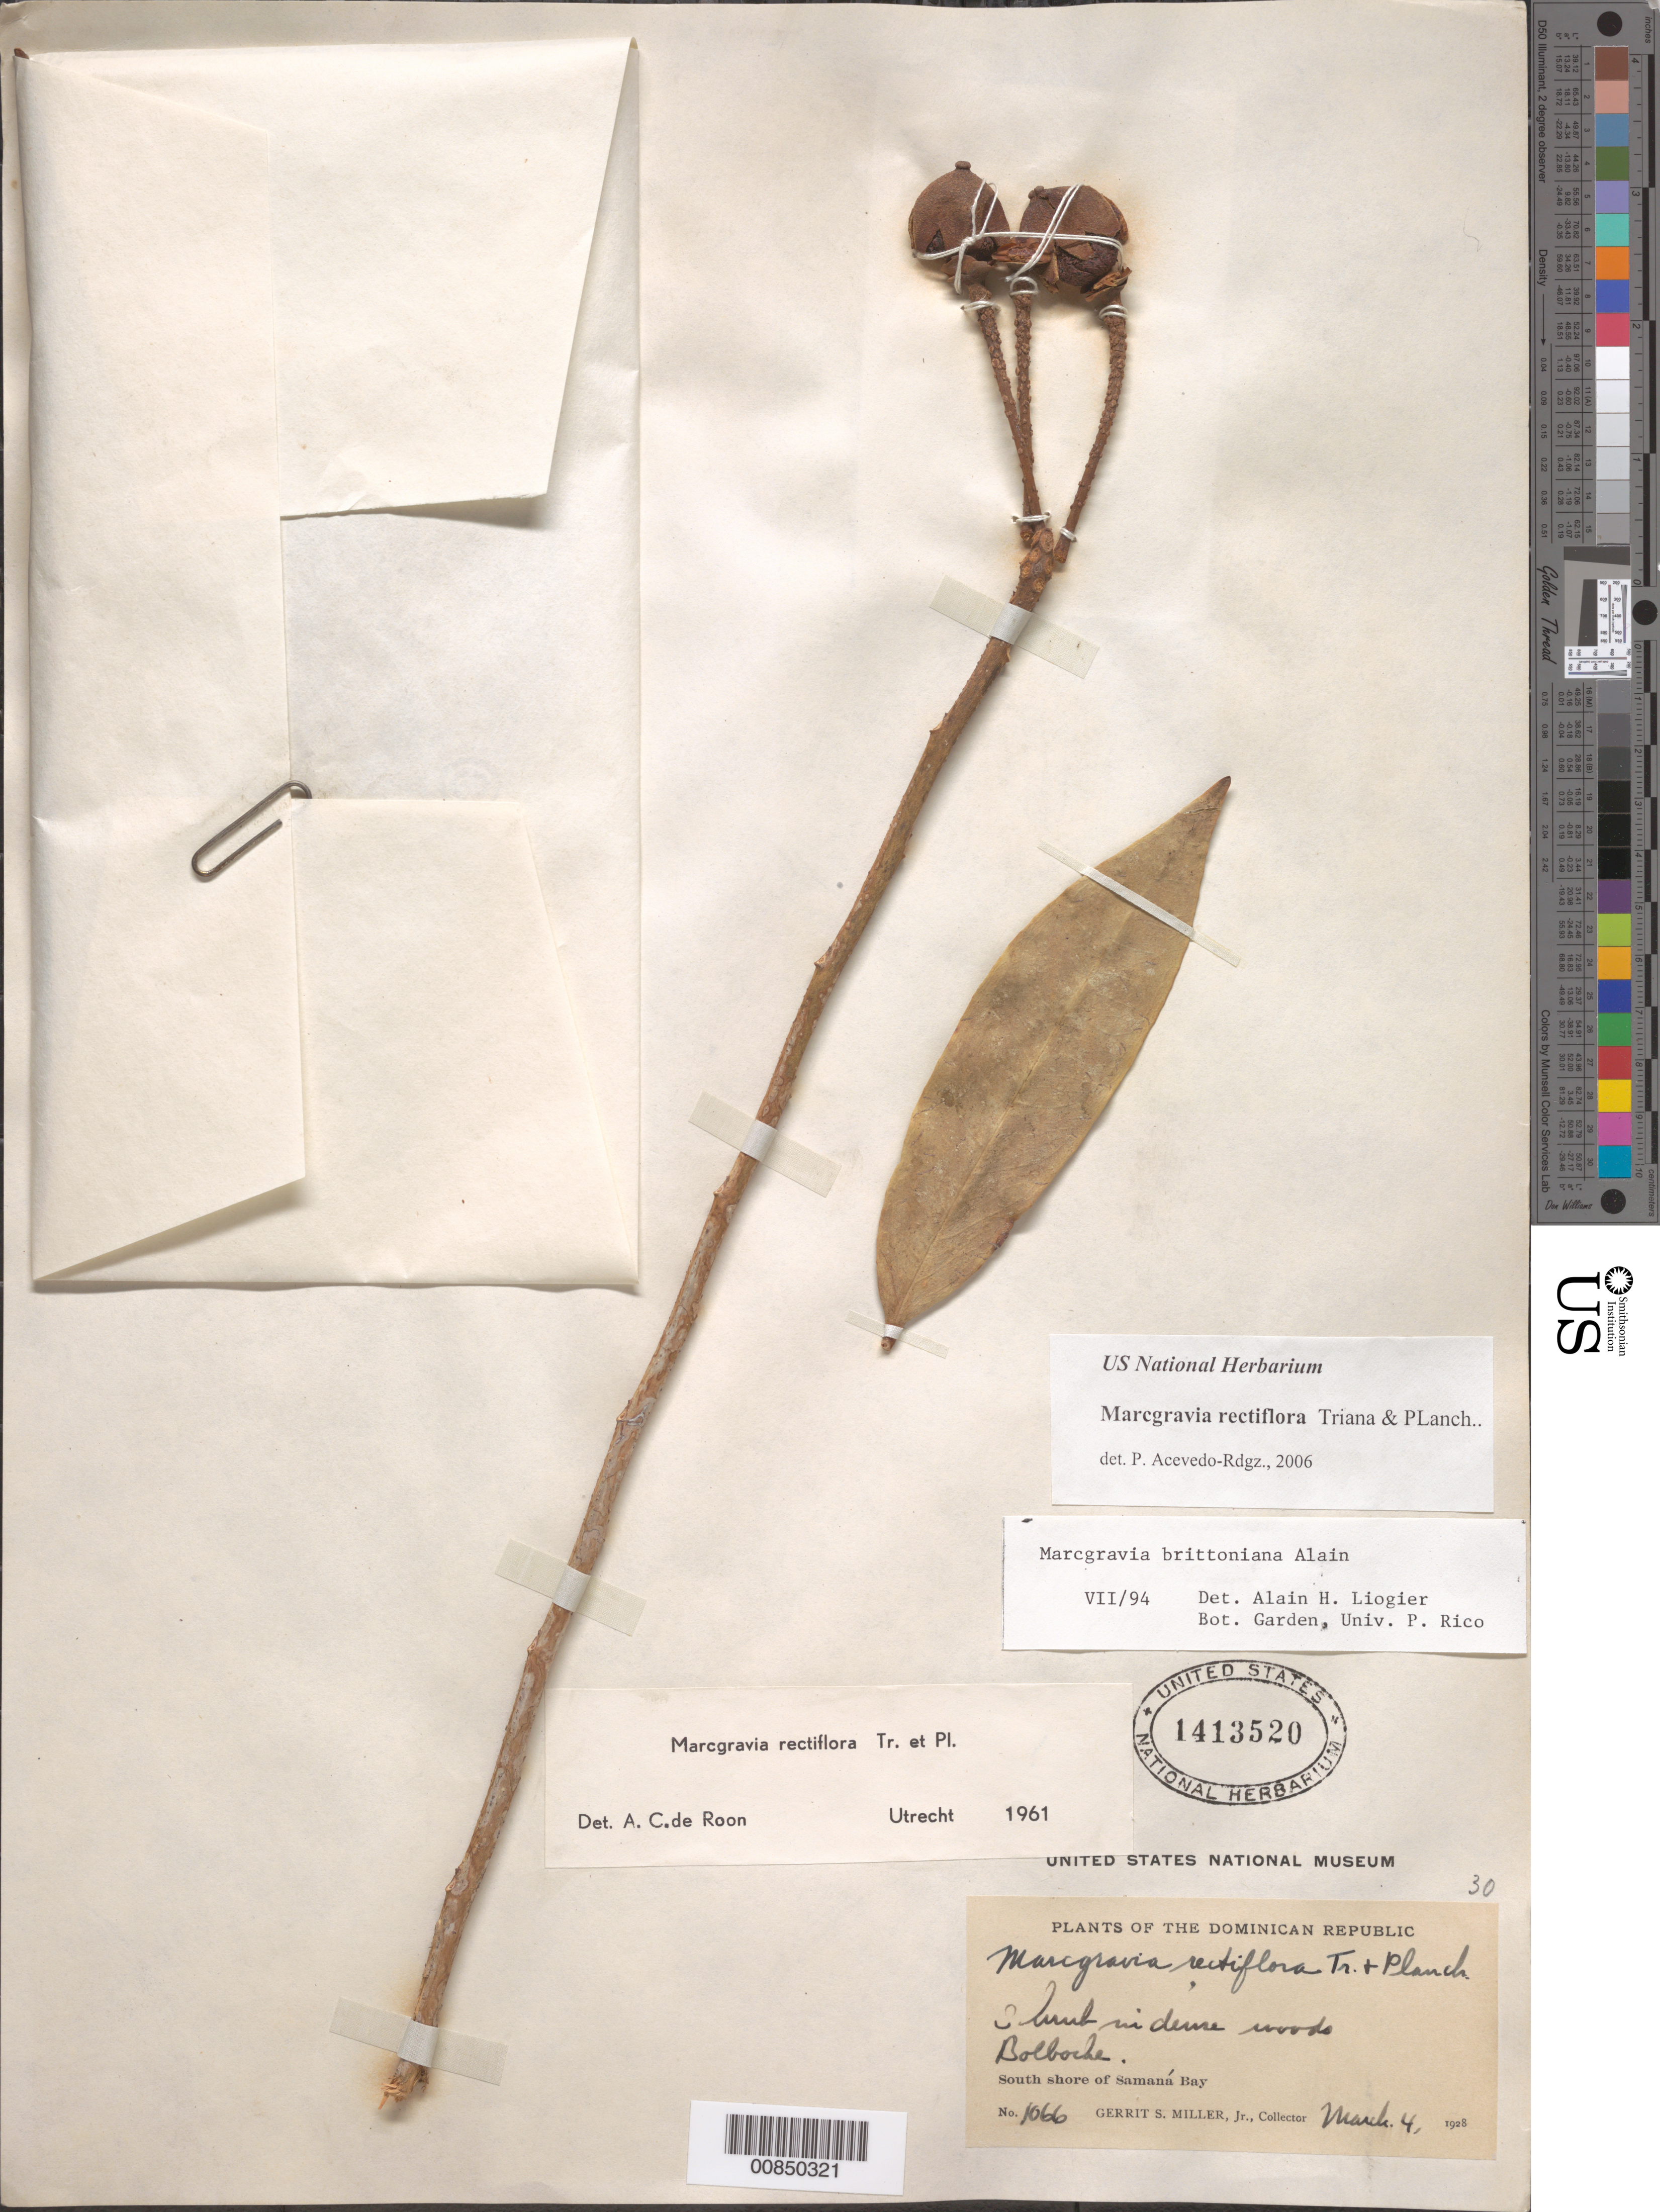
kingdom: Plantae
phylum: Tracheophyta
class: Magnoliopsida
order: Ericales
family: Marcgraviaceae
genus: Marcgravia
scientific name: Marcgravia rectiflora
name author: Triana & Planch.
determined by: Acevedo-Rodríguez, P., (BOT), Smithsonian Institution - National Museum of Natural History (UNITED STATES)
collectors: G. S. Miller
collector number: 1066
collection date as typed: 04 Mar 1928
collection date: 1928-03-04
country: Dominican Republic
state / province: Samana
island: Hispaniola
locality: South shore of Samaná Bay, Bolboche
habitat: In dense woods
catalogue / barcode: US 1413520